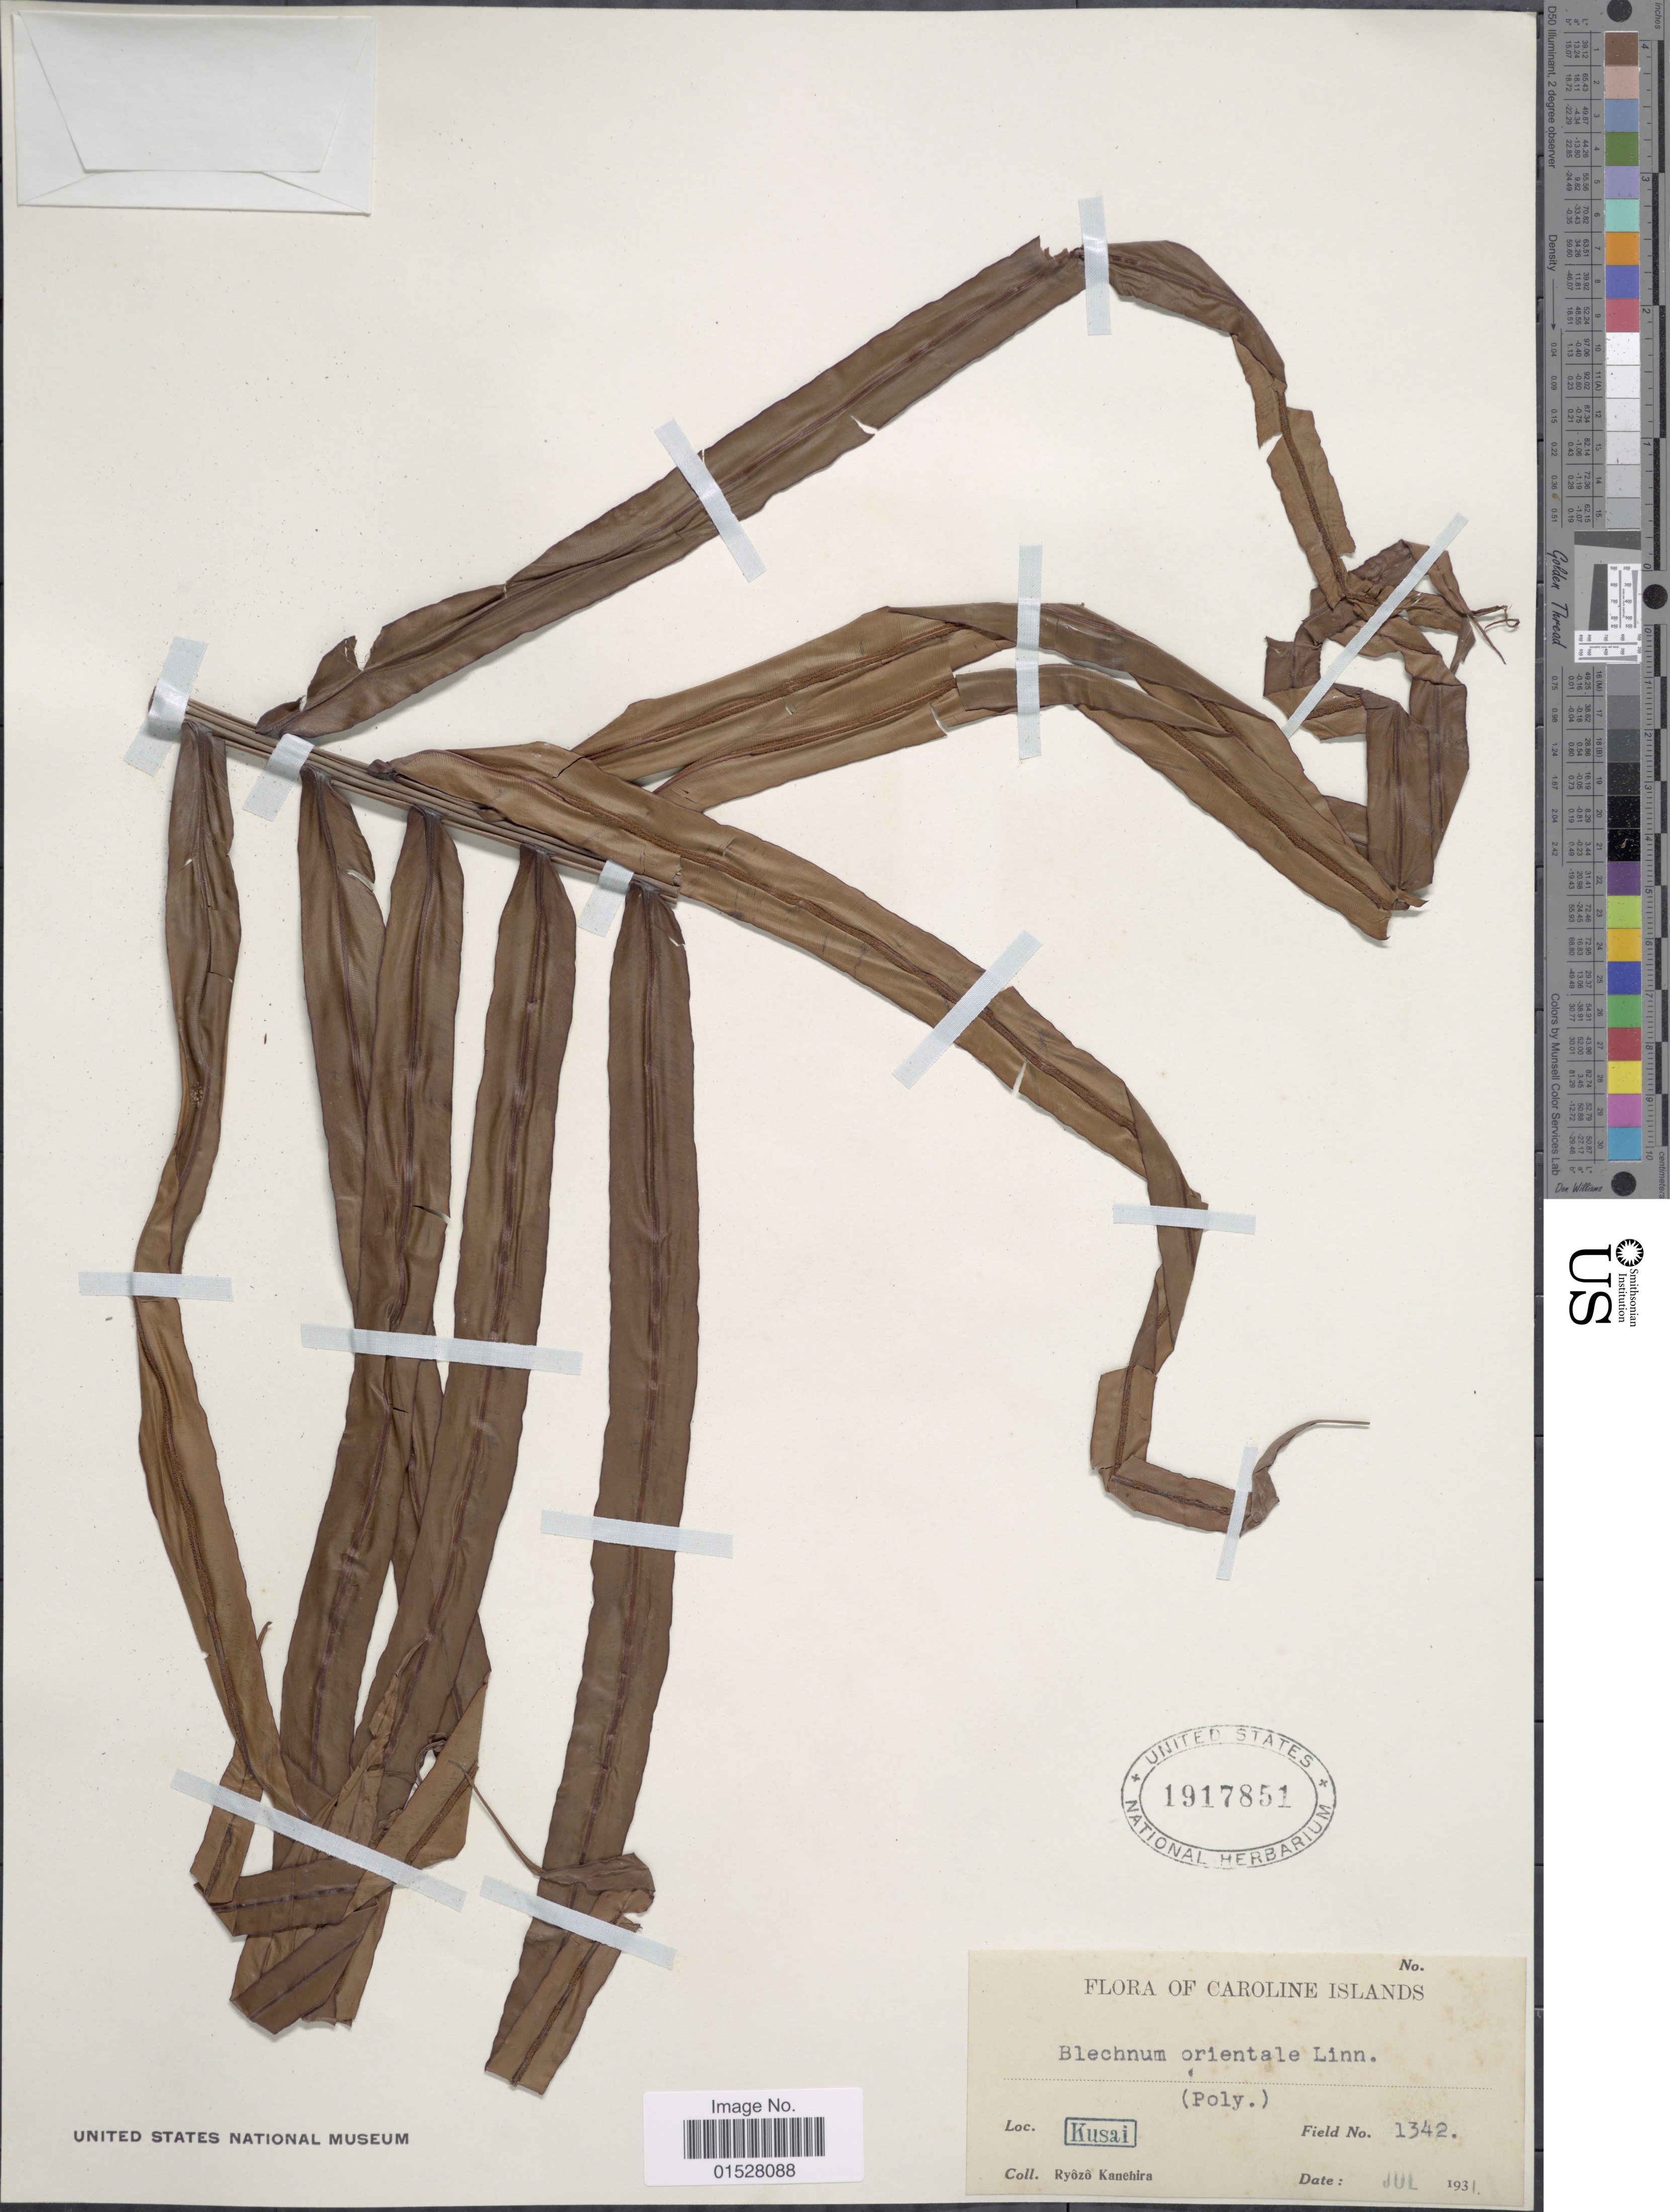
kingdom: Plantae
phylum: Tracheophyta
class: Polypodiopsida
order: Polypodiales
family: Blechnaceae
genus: Blechnum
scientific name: Blechnum orientale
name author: L.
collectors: R. Kanehira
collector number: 1342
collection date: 1931-07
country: Micronesia, Federated States of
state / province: Kosrae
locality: Kusai, Caroline Islands.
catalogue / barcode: US 1917851